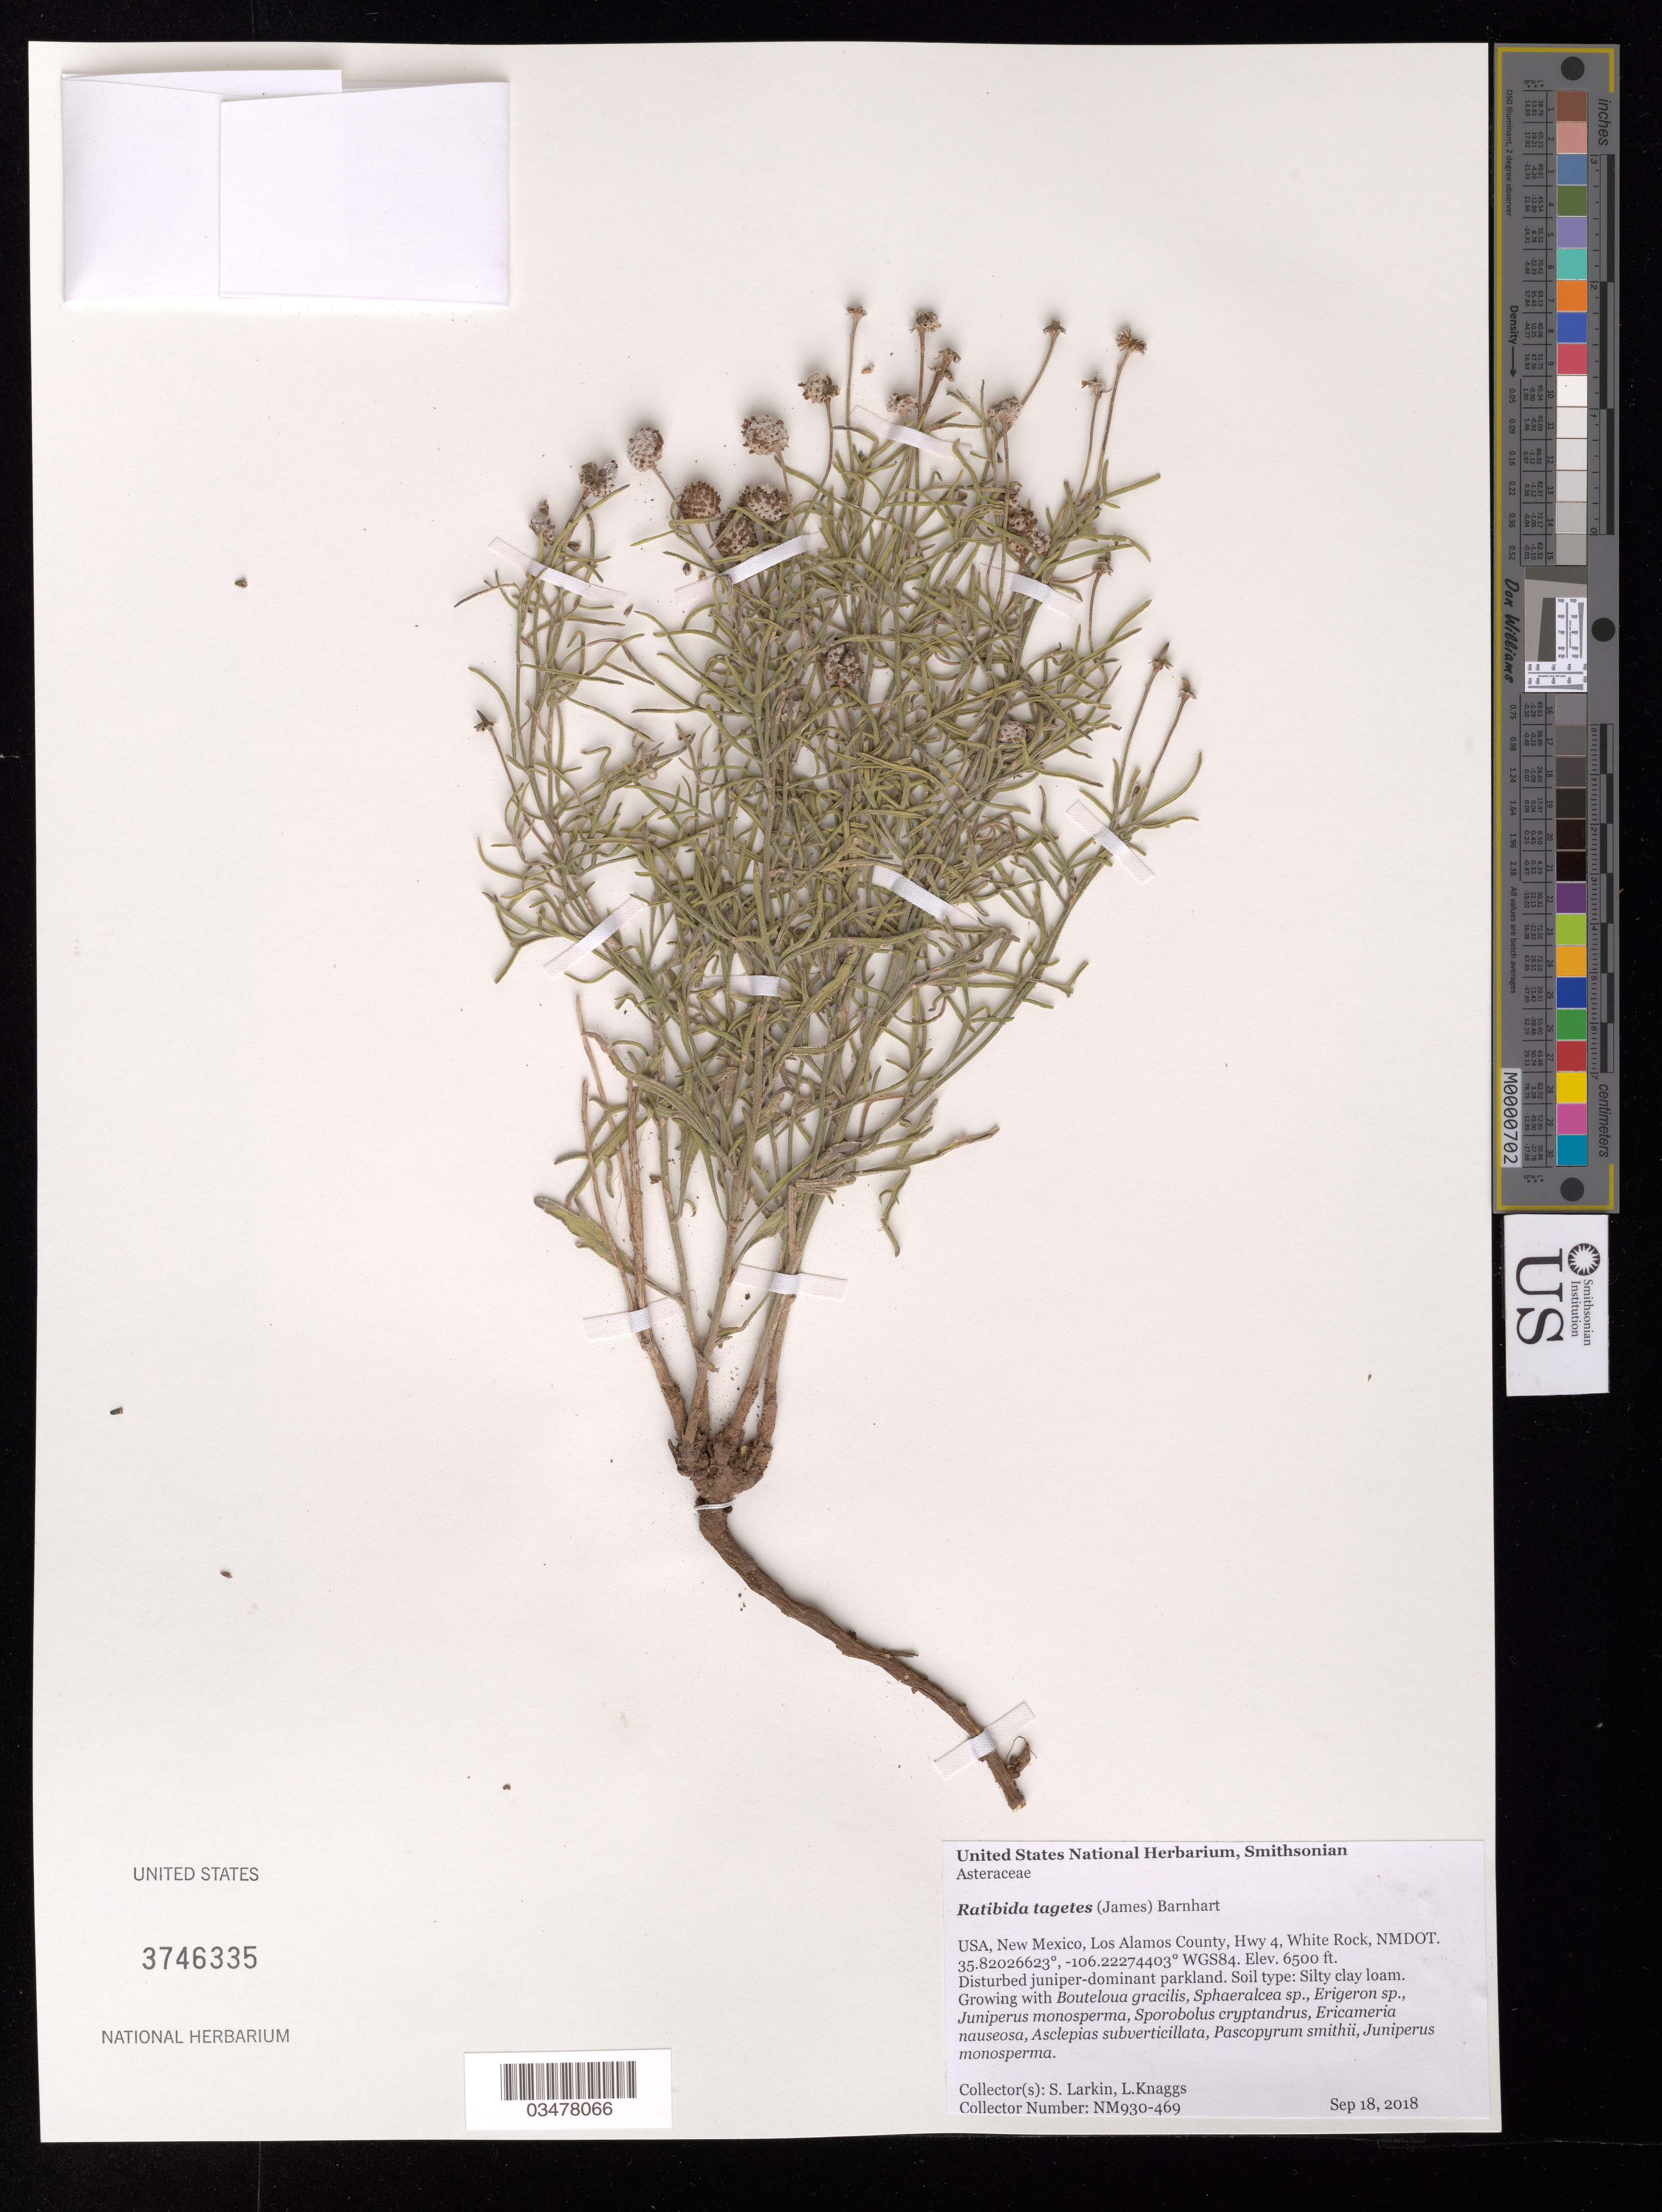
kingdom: Plantae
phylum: Tracheophyta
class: Magnoliopsida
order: Asterales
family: Asteraceae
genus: Ratibida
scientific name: Ratibida tagetes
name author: (James) Barnhart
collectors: S. Larkin & L. Knaggs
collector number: NM930-469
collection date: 2018-09-18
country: United States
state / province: New Mexico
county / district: Los Alamos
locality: White Rock, Hwy 4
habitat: Silty clay loam. Disturbed juniper-dominant parkland. With Bouteloua gracilis, Sphaeralcea sp., Erigeron sp., Ericameria nauseosa, etc.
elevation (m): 1981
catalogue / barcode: US 3746335